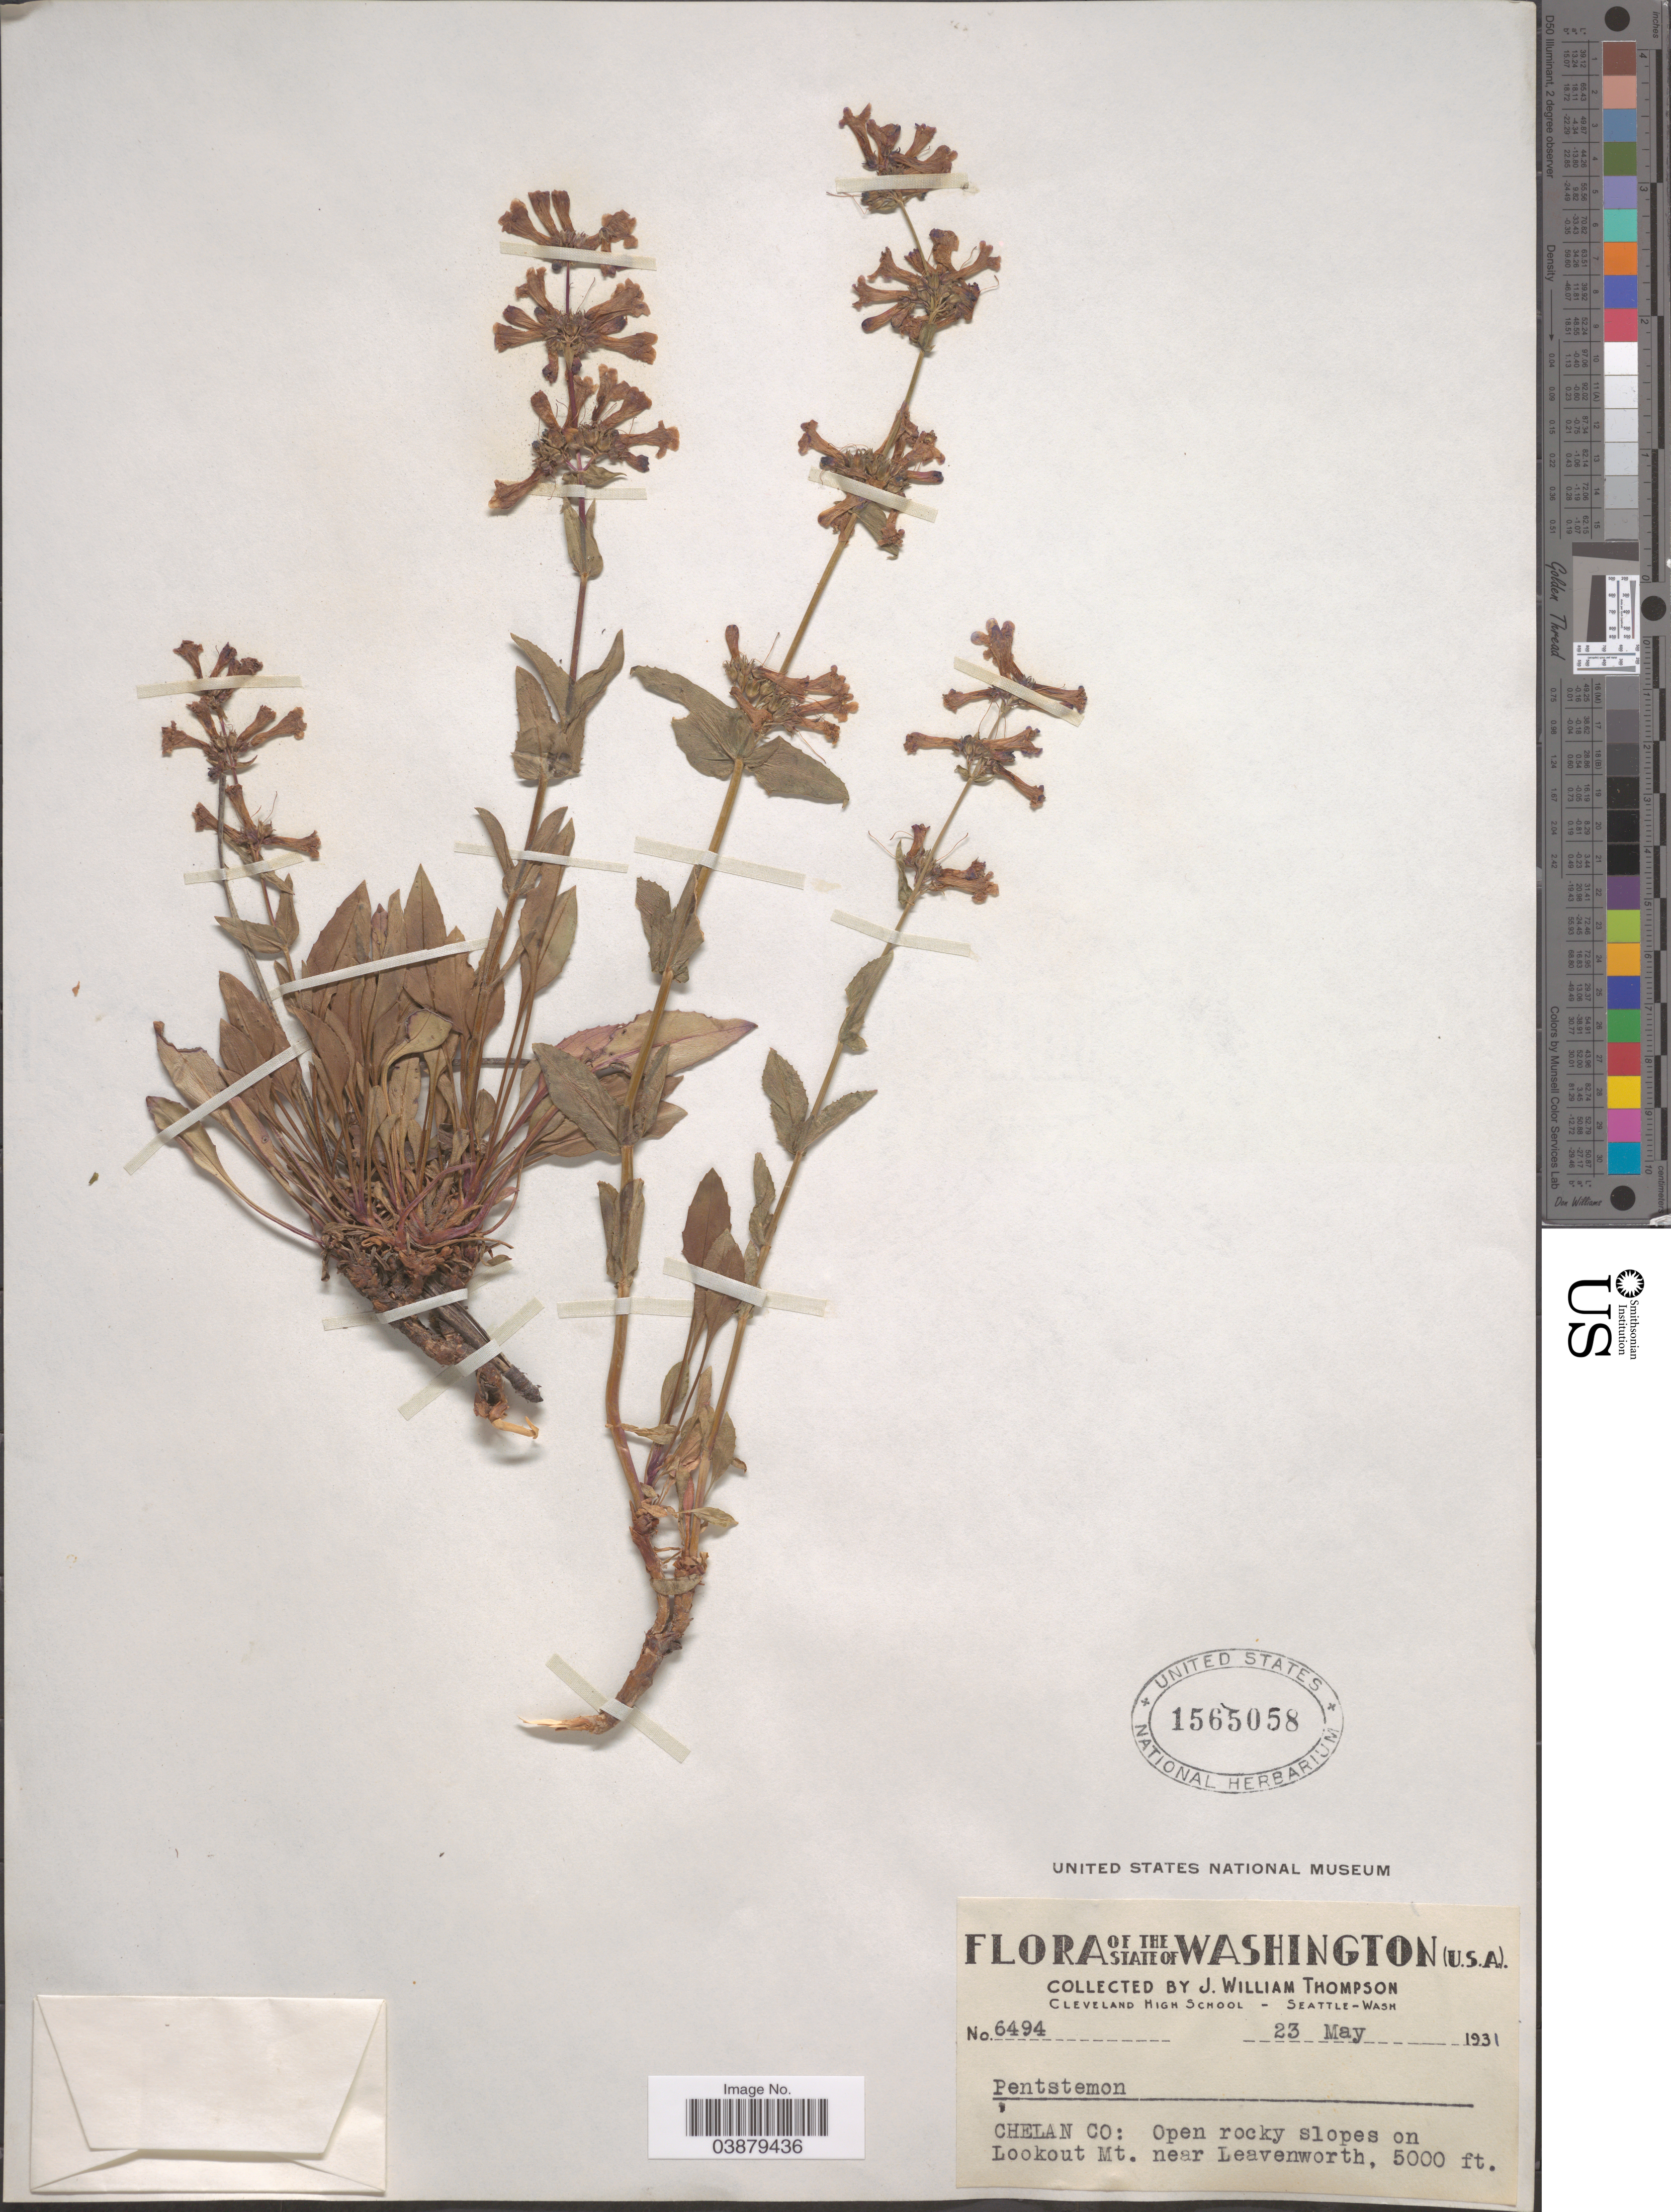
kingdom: Plantae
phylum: Tracheophyta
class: Magnoliopsida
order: Lamiales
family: Plantaginaceae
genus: Penstemon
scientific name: Penstemon sp.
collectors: J. W. Thompson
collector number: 6494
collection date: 1931-05-23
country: United States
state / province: Washington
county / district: Chelan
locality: Chelan Co: Open rocky slopes on Lookout Mt. near Leavenworth.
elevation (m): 1524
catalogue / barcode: US 1565058